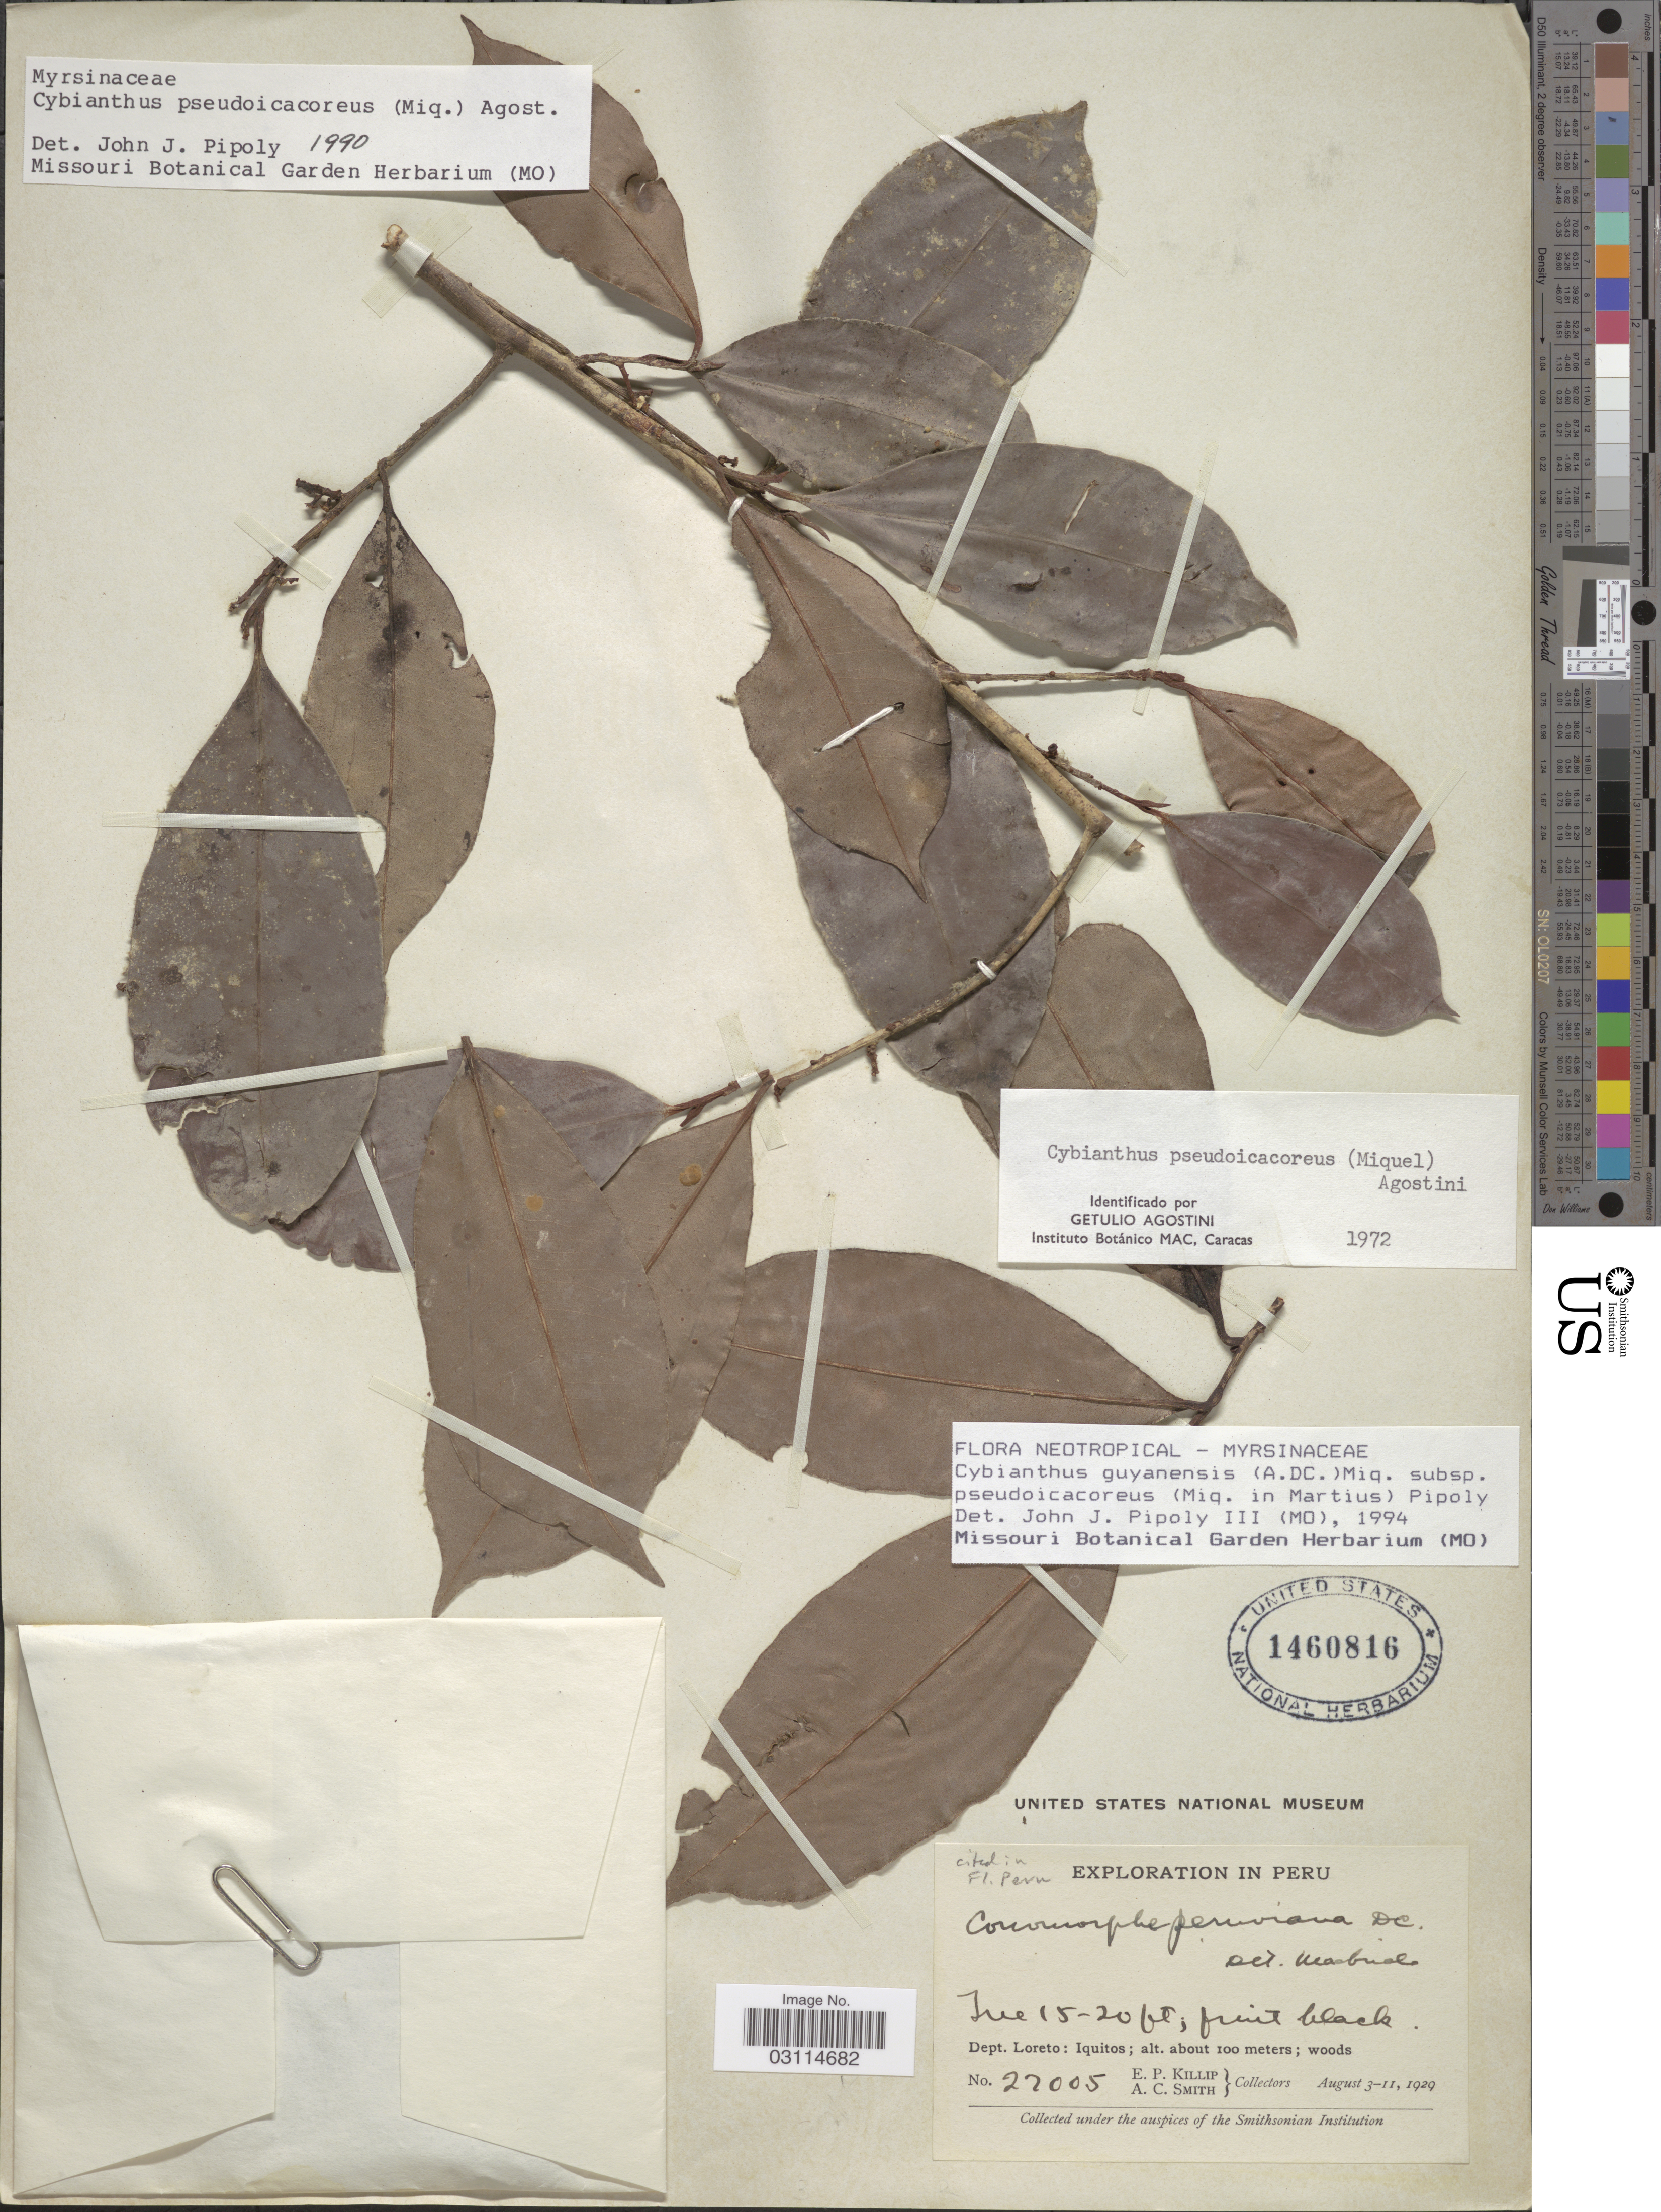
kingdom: Plantae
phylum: Tracheophyta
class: Magnoliopsida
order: Ericales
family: Primulaceae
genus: Cybianthus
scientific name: Cybianthus guyanensis subsp. pseudoicacoreus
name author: (Miq.) Pipoly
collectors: E. P. Killip & A. C. Smith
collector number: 27005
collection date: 1929-08-03/1929-08-11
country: Peru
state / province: Loreto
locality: Dept. Loreto: Iquitos.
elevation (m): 100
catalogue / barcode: US 1460816